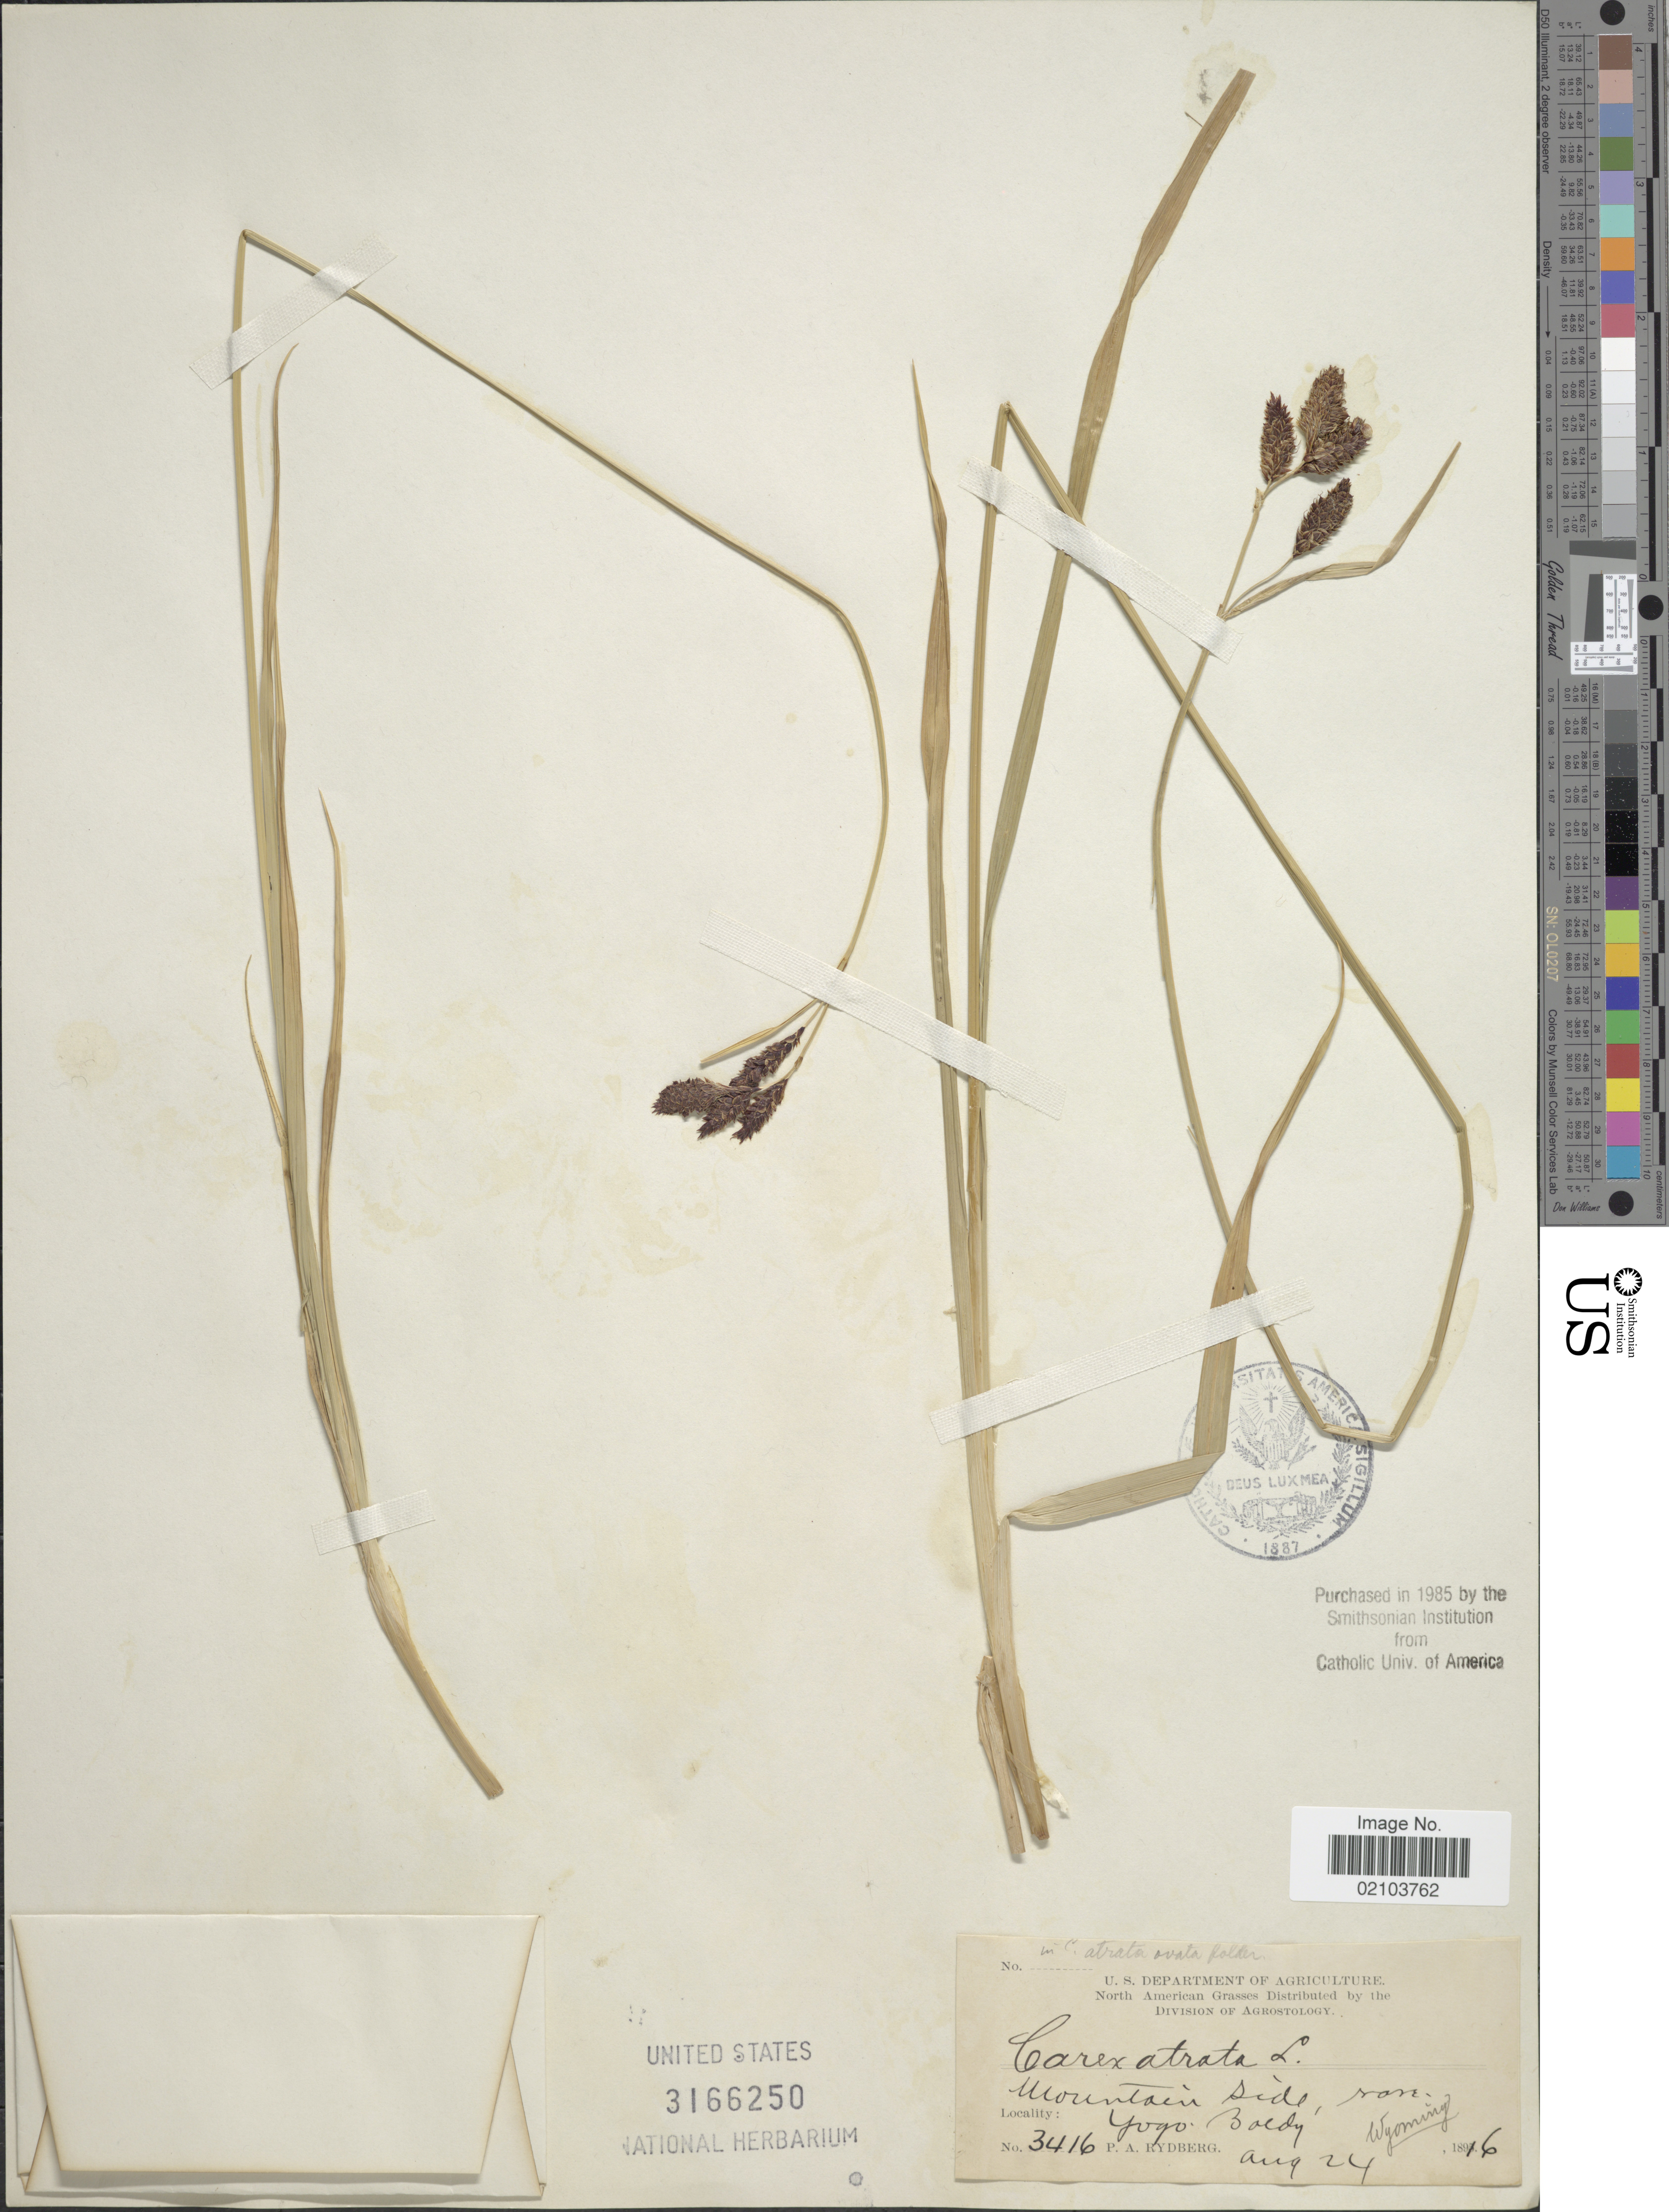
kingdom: Plantae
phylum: Tracheophyta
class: Liliopsida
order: Poales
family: Cyperaceae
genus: Carex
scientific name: Carex atrata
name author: L.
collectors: P. A. Rydberg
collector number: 3416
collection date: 1896-08-24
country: United States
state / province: Wyoming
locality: Mountain side, Yogo Baldy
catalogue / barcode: US 3166250